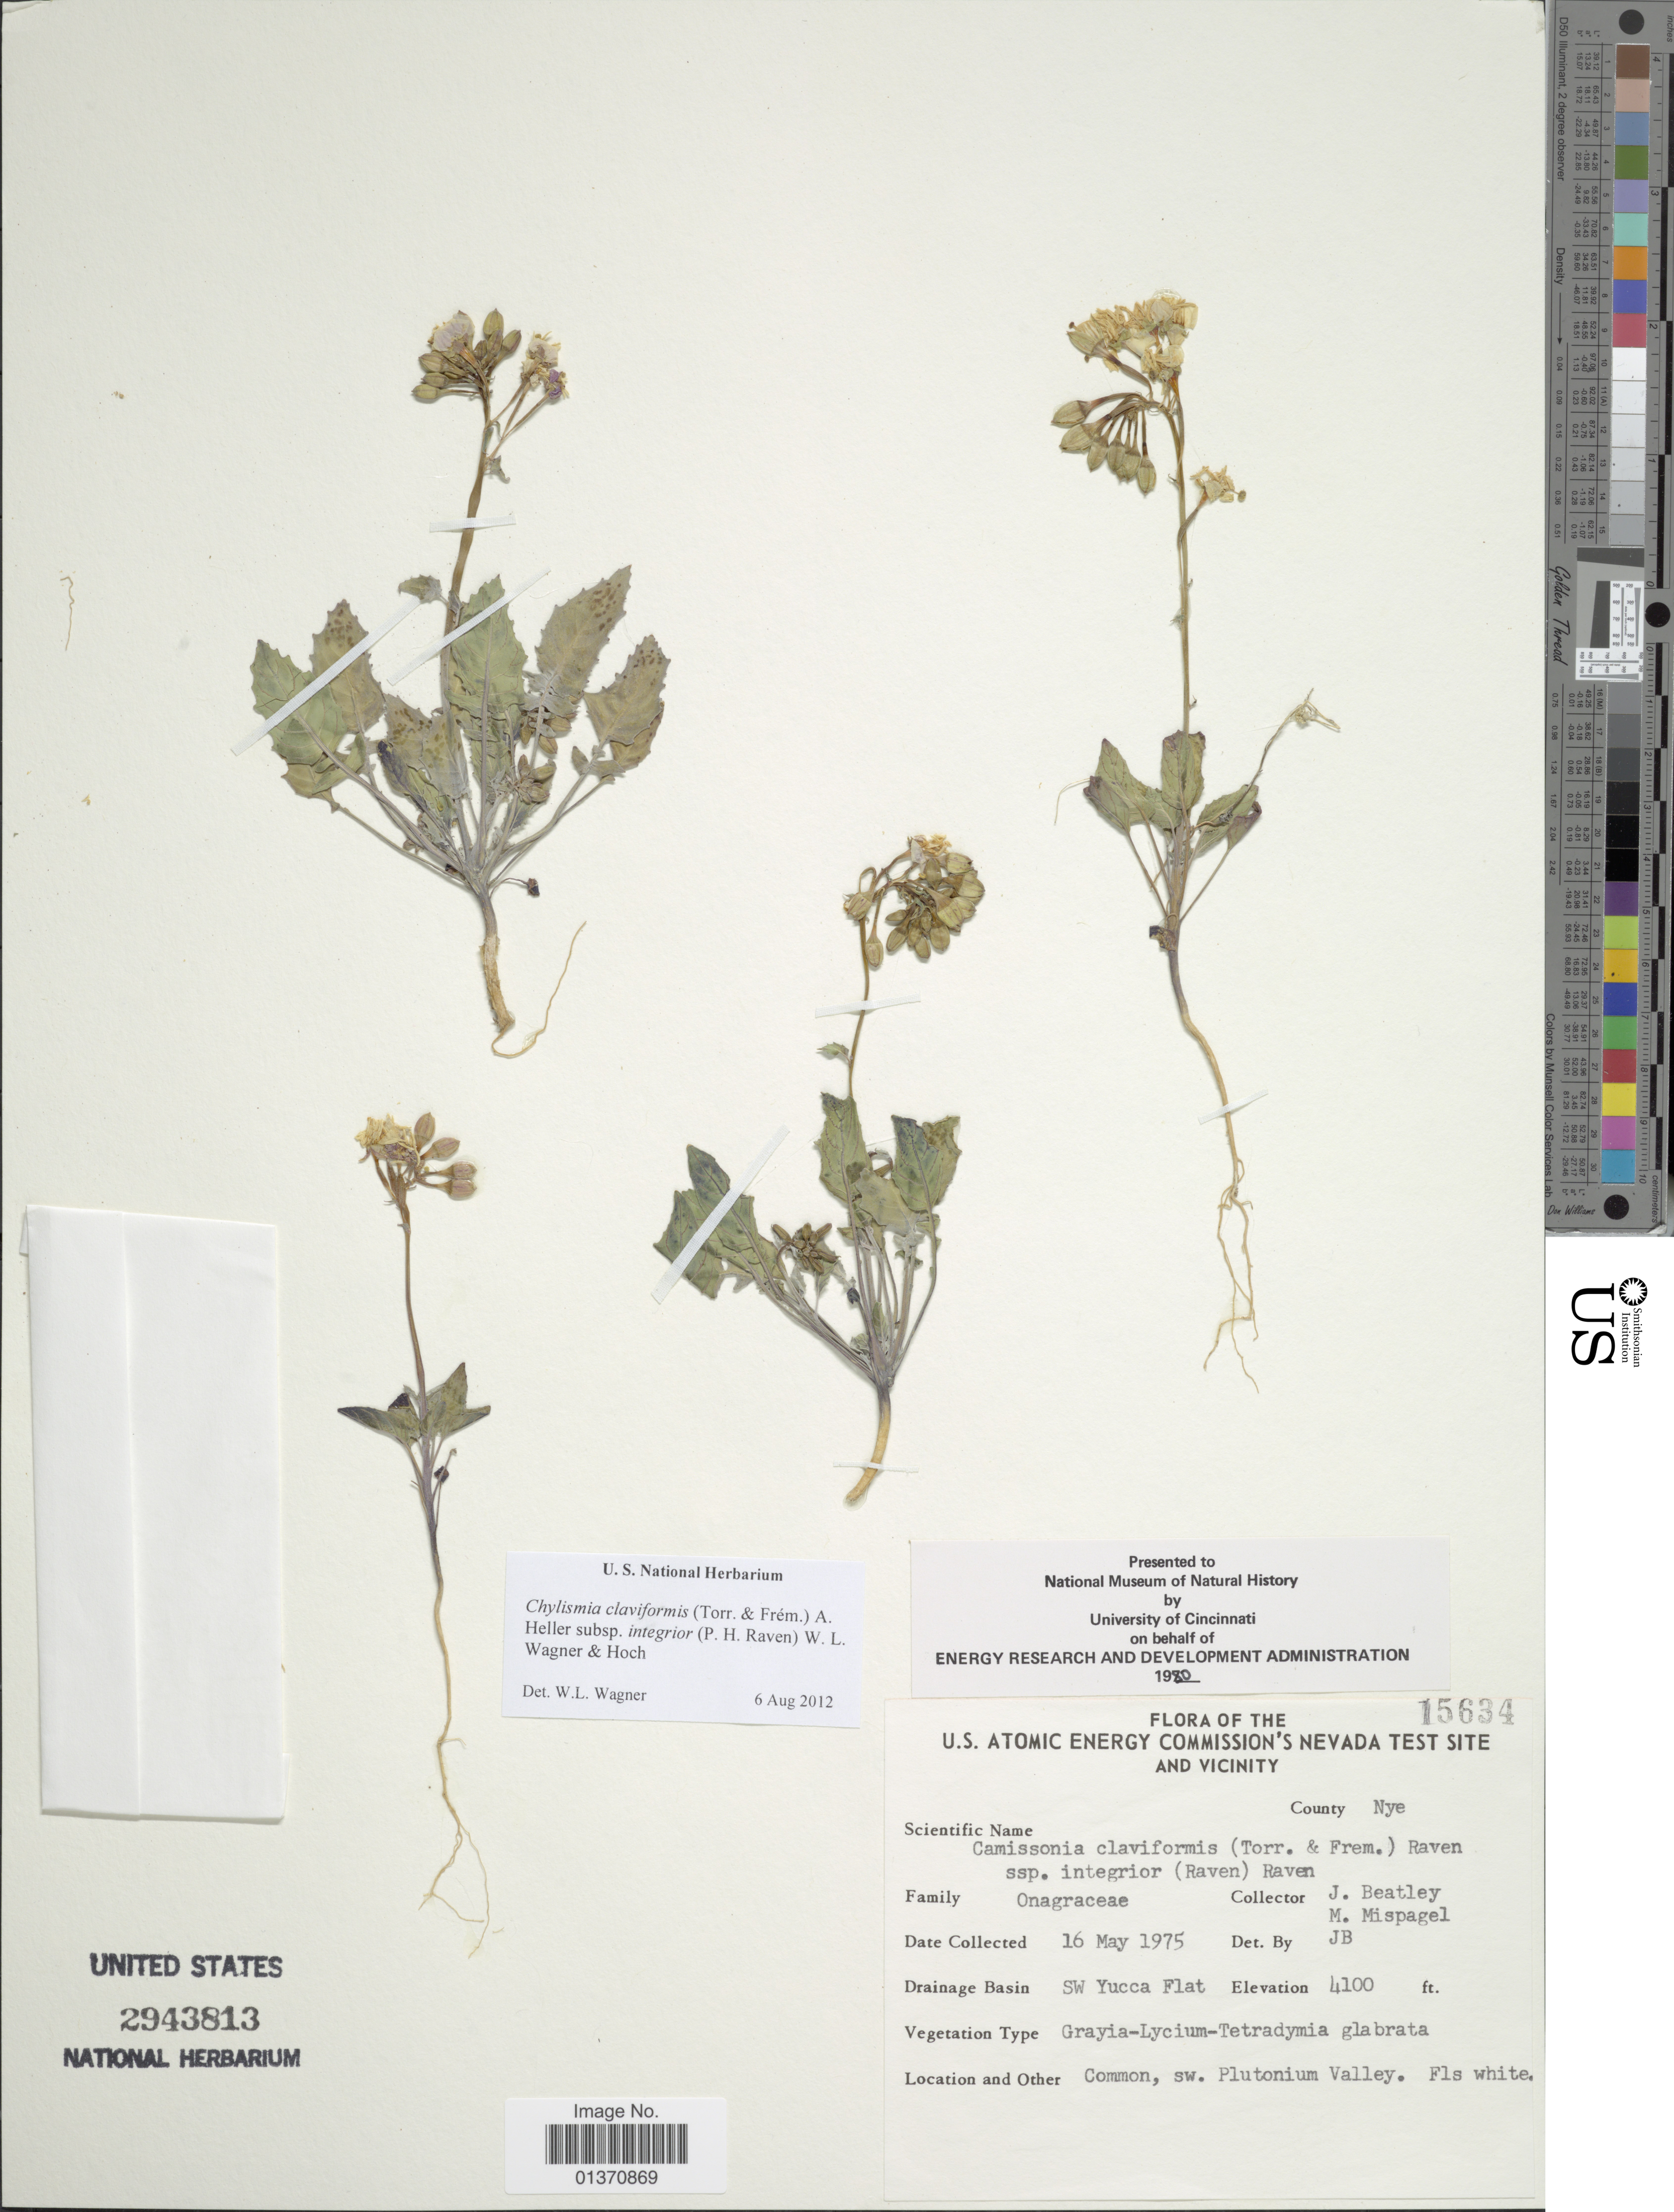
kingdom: Plantae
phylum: Tracheophyta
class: Magnoliopsida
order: Myrtales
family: Onagraceae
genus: Chylismia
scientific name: Chylismia claviformis subsp. integrior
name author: (P.H. Raven) W.L. Wagner & Hoch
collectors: J. C. Beatley & M. Mispagel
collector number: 15634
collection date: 1975-05-16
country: United States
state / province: Nevada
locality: U. S. Atomic Energy Commission's Nevada Test Site and Vicinity, SW Yucca Flat, sw. Plutonium Valley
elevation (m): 1250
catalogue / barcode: US 2943813